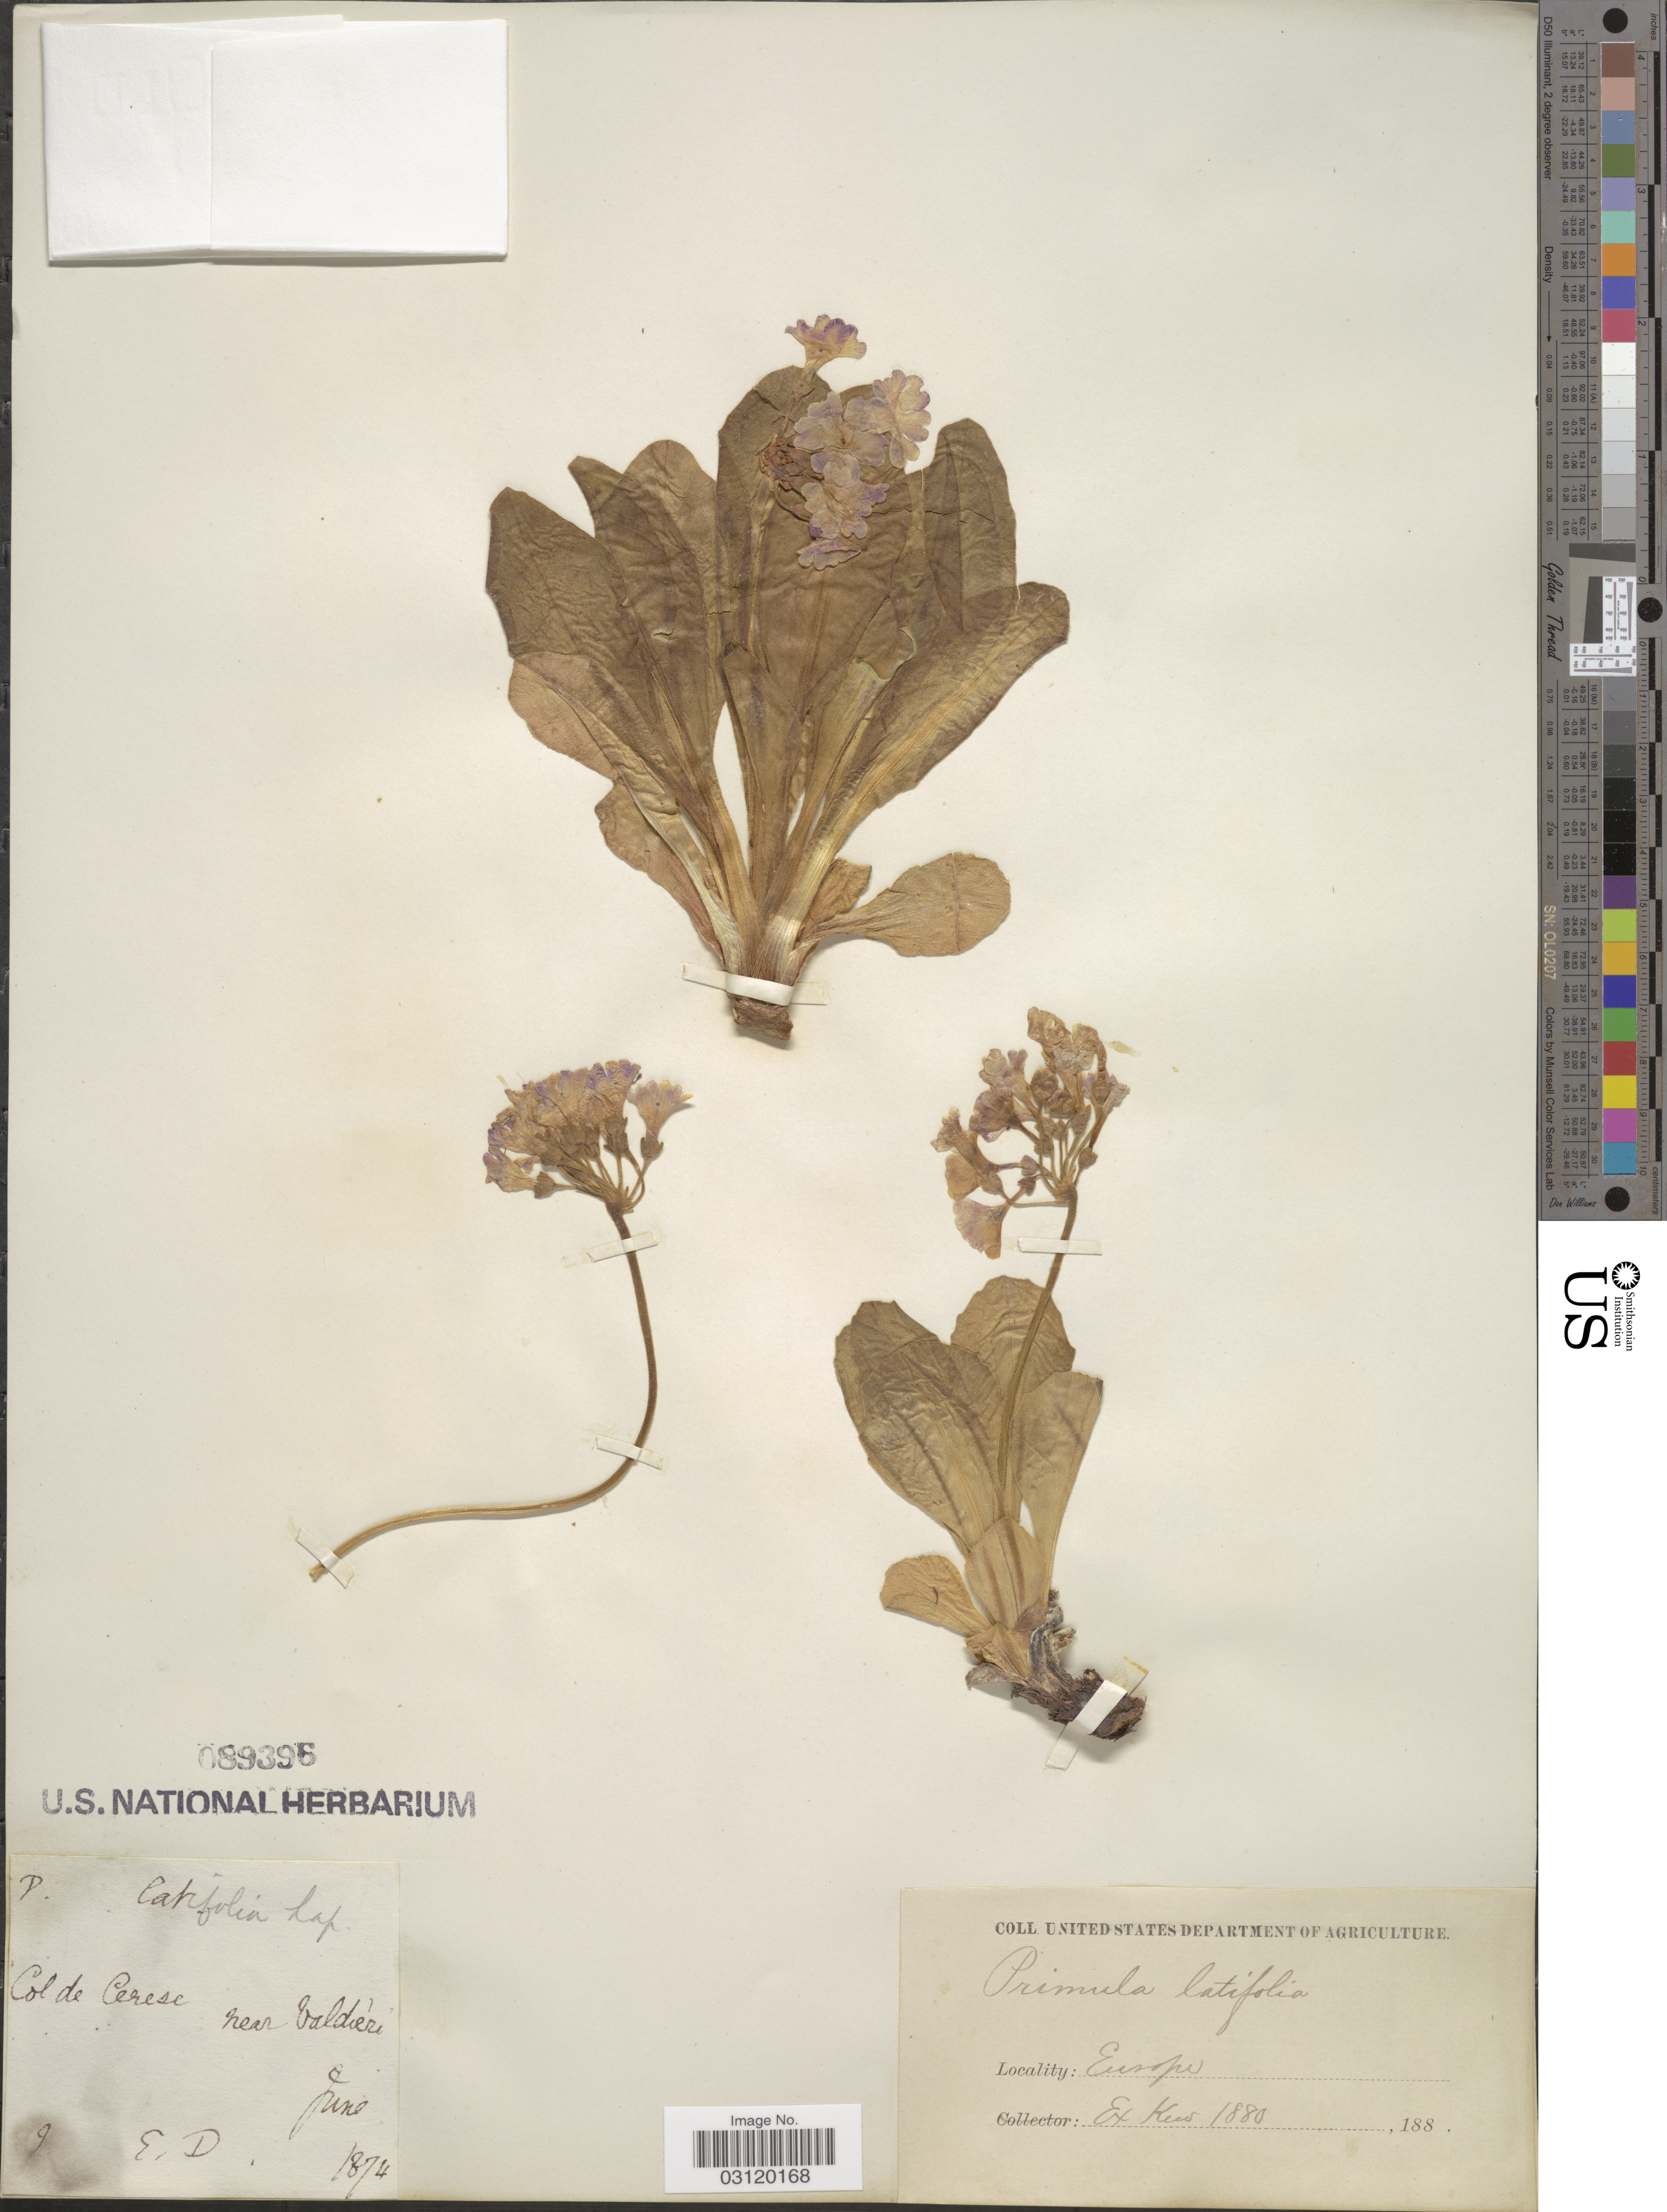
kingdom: Plantae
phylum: Tracheophyta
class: Magnoliopsida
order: Ericales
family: Primulaceae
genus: Primula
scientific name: Primula latifolia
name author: Lapeyr.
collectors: E. D.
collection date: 1874-06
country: Italy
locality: Europe, Col de Ceresc near Valdieri.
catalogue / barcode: US 89396